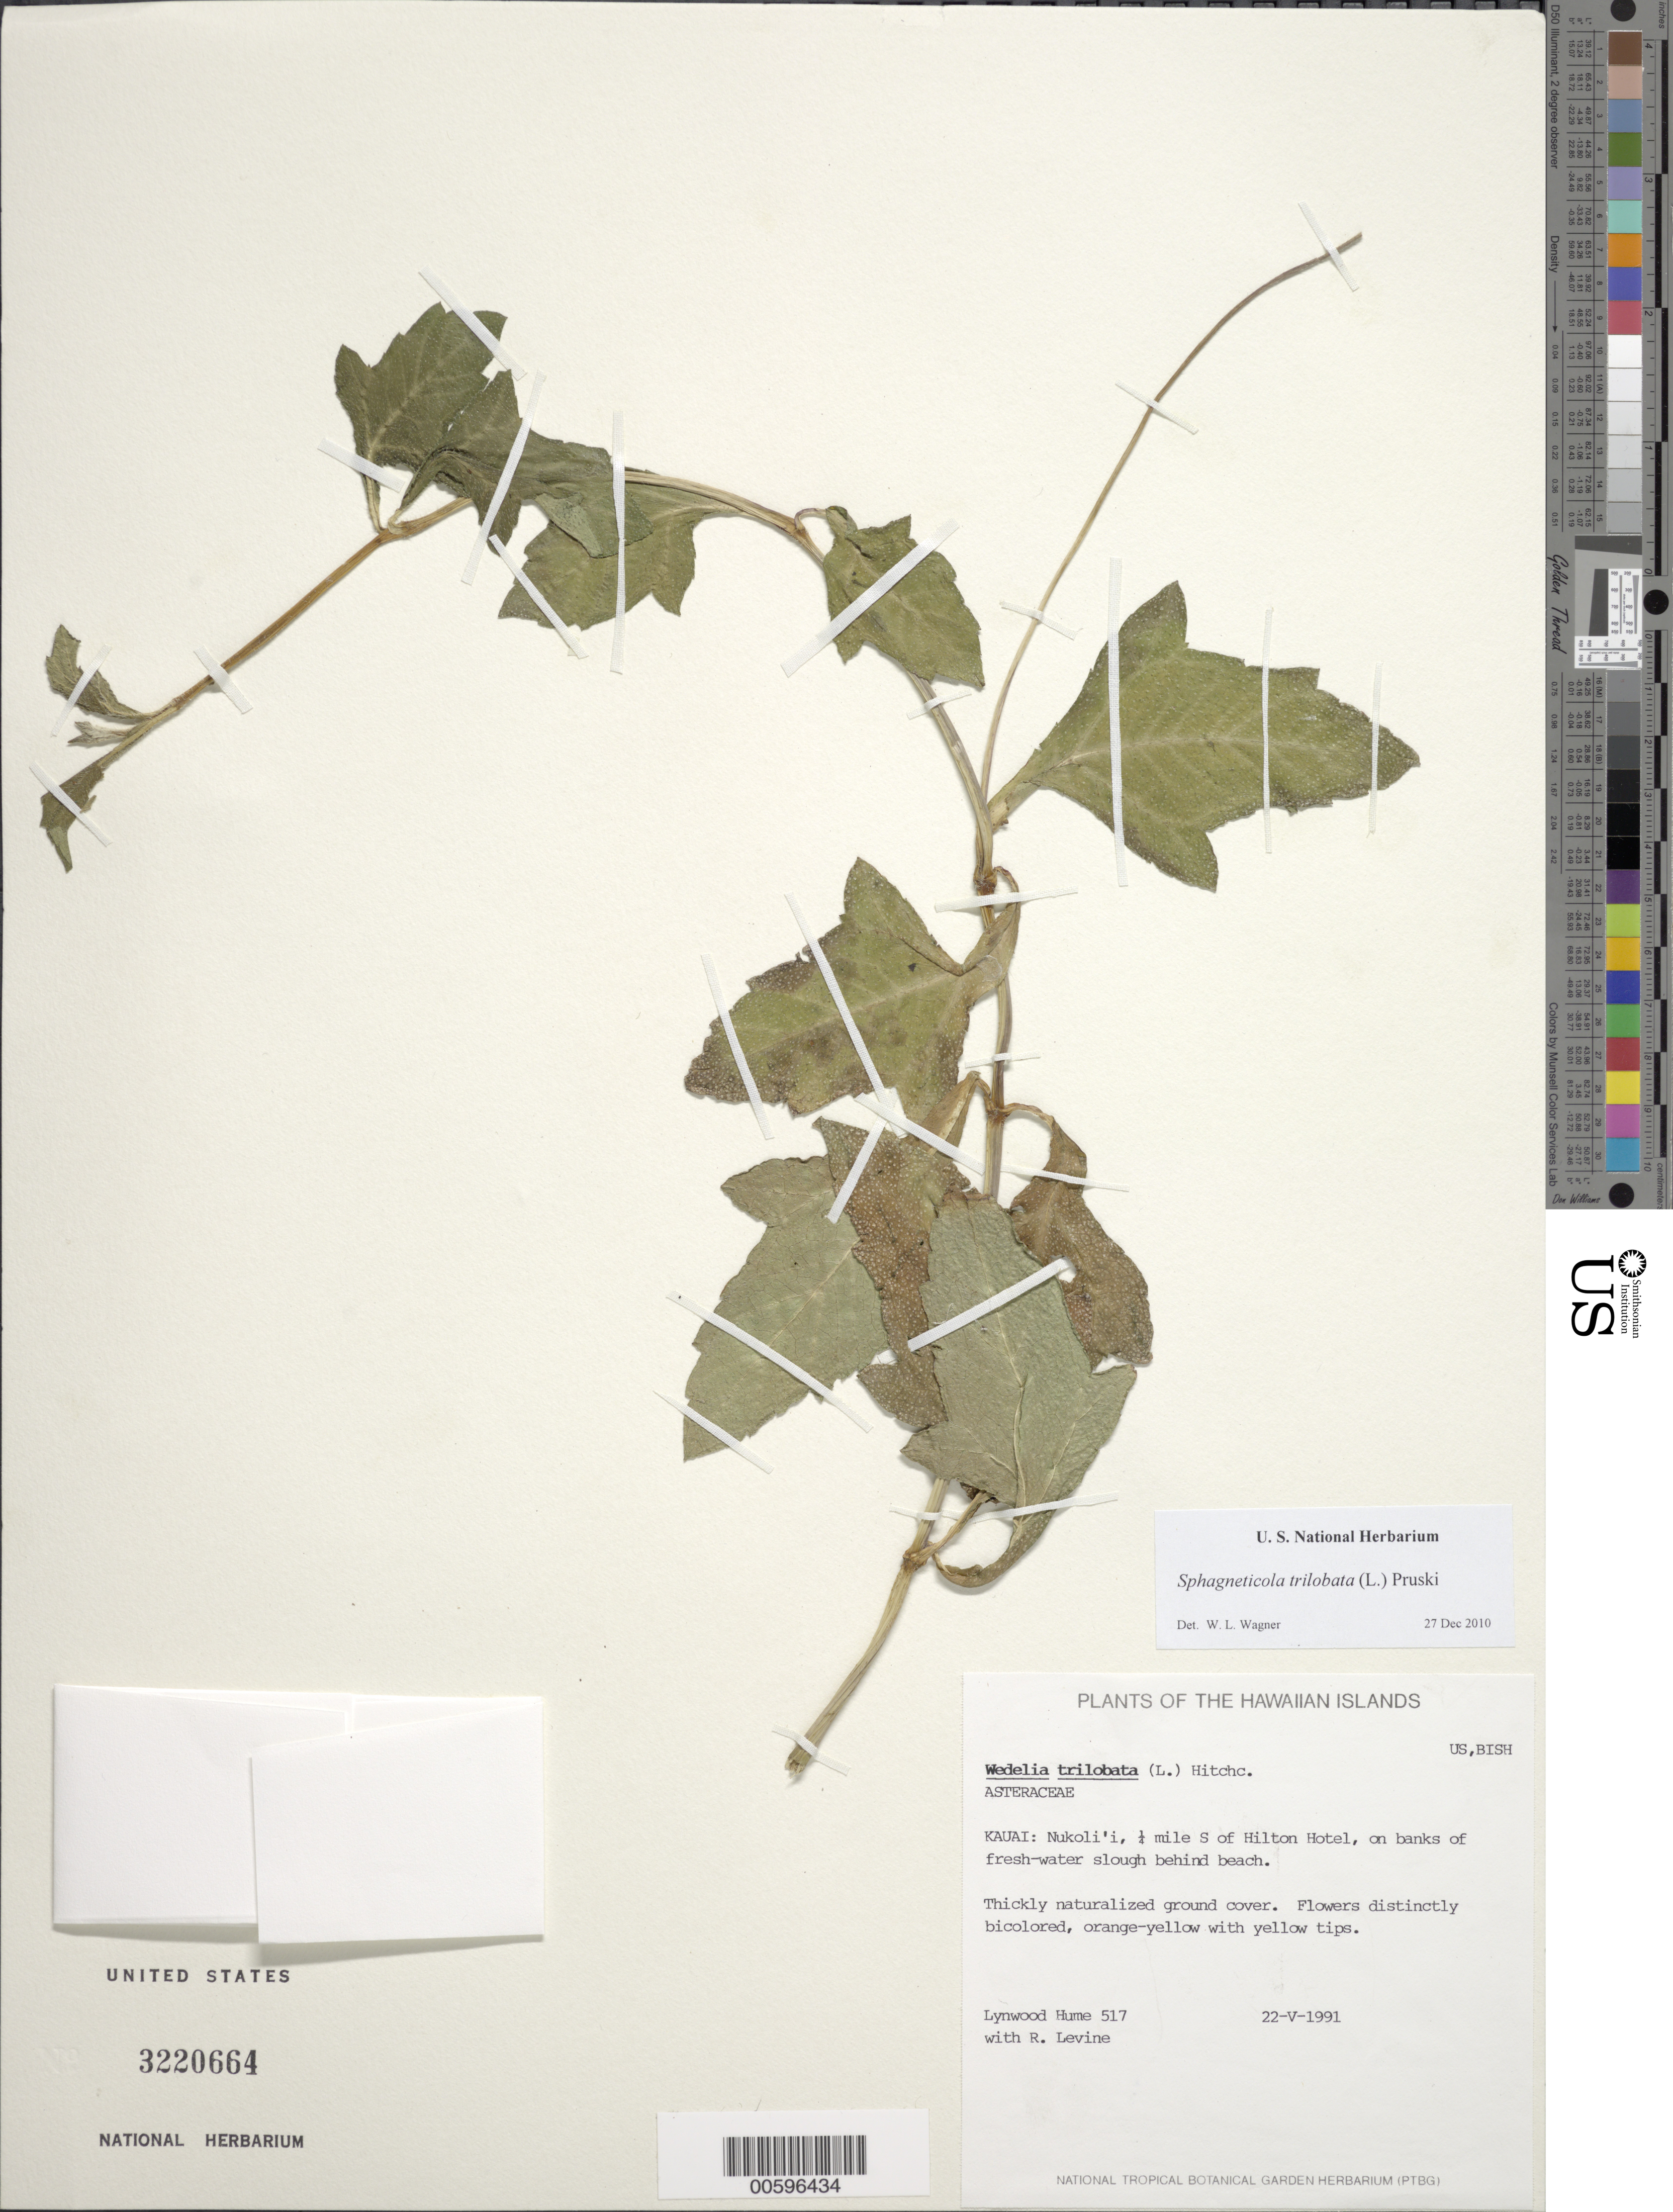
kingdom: Plantae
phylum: Tracheophyta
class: Magnoliopsida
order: Asterales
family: Asteraceae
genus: Sphagneticola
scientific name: Sphagneticola trilobata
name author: (L.) Pruski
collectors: L. Hume & R. Levine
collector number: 517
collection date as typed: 22 May 1991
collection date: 1991-05-22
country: United States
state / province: Hawaii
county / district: Kauai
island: Kaua'i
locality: Nukoli'i, 1/4 mi S of Hilton Hotel, behind beach.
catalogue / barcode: US 3220664